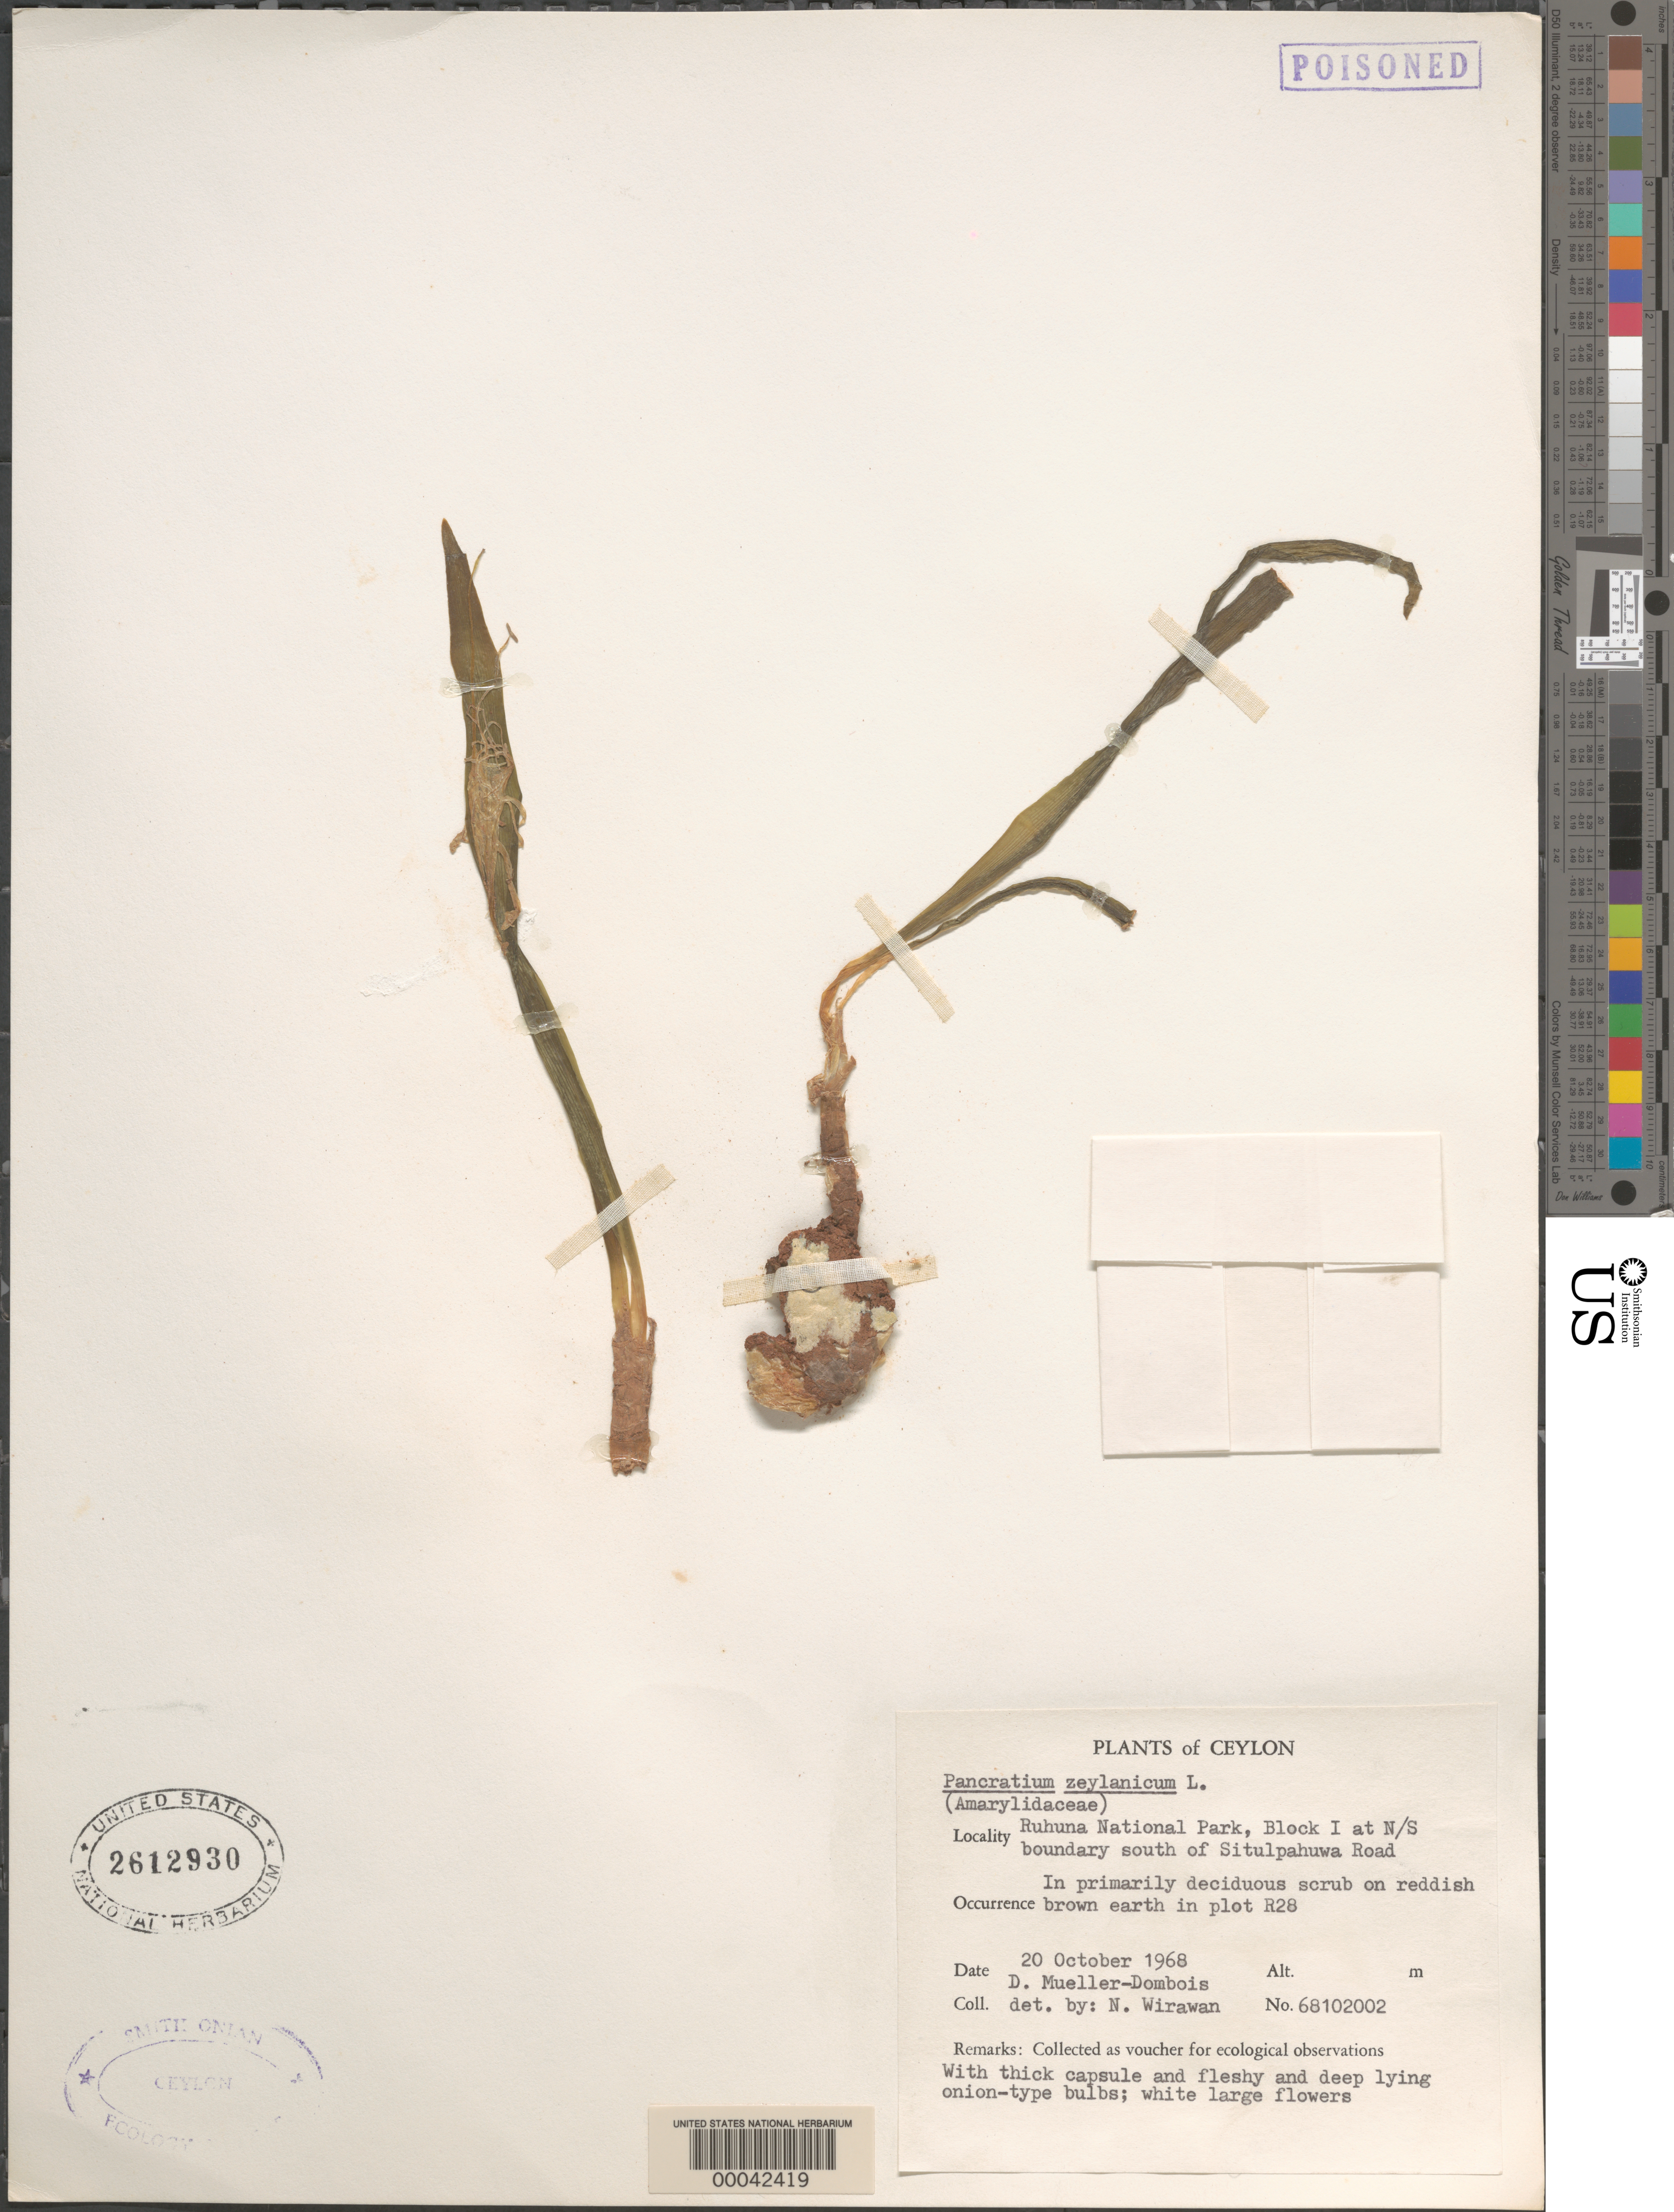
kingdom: Plantae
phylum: Tracheophyta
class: Liliopsida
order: Asparagales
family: Amaryllidaceae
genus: Pancratium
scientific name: Pancratium zeylanicum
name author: L.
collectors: D. Mueller-Dombois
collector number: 68102002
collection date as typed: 20 Oct 1968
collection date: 1968-10-20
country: Sri Lanka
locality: Ruhuna national park, block i at n/s boundary south of situlpahuwa road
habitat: In primarily deciduous scrub on reddish brown earth in plot r28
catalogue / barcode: US 2612930